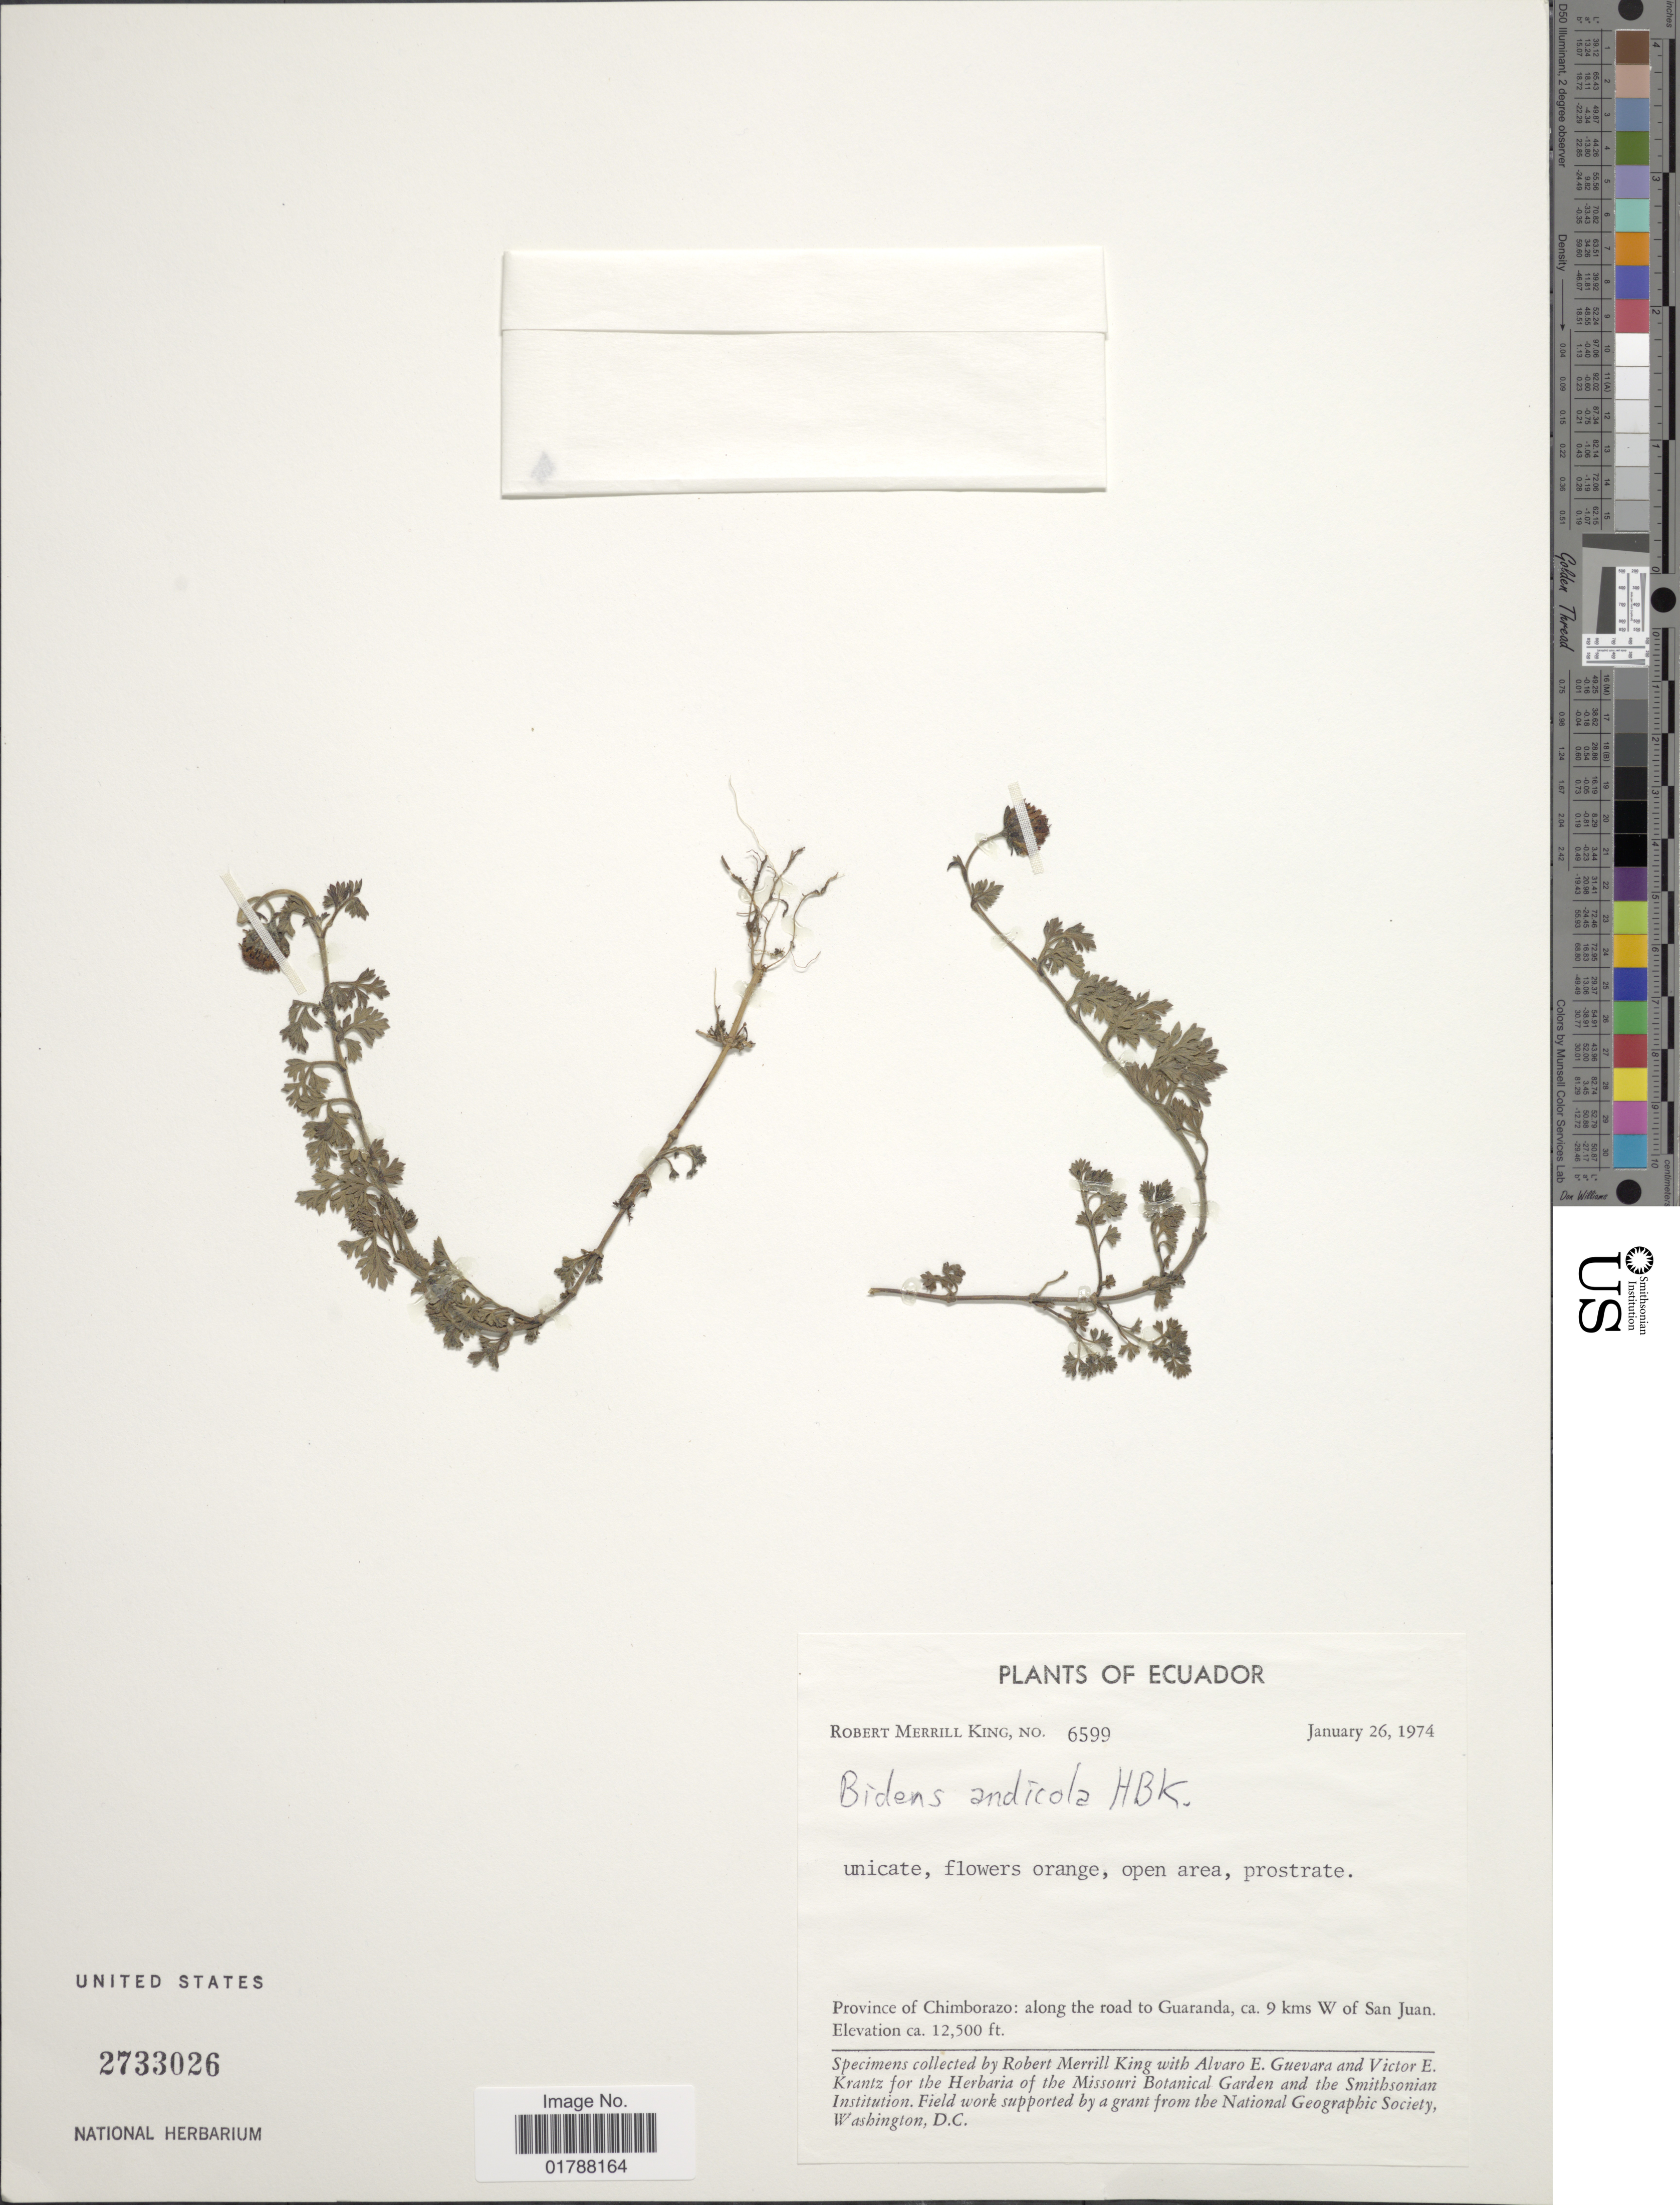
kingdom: Plantae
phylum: Tracheophyta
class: Magnoliopsida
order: Asterales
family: Asteraceae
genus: Bidens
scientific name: Bidens andicola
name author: Kunth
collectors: R. M. King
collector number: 6599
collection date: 1974-01-26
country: Ecuador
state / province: Chimborazo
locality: Province of Chimborazo: along the road to Guaranda, 9 kms W of San Juan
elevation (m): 3810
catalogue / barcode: US 2733026